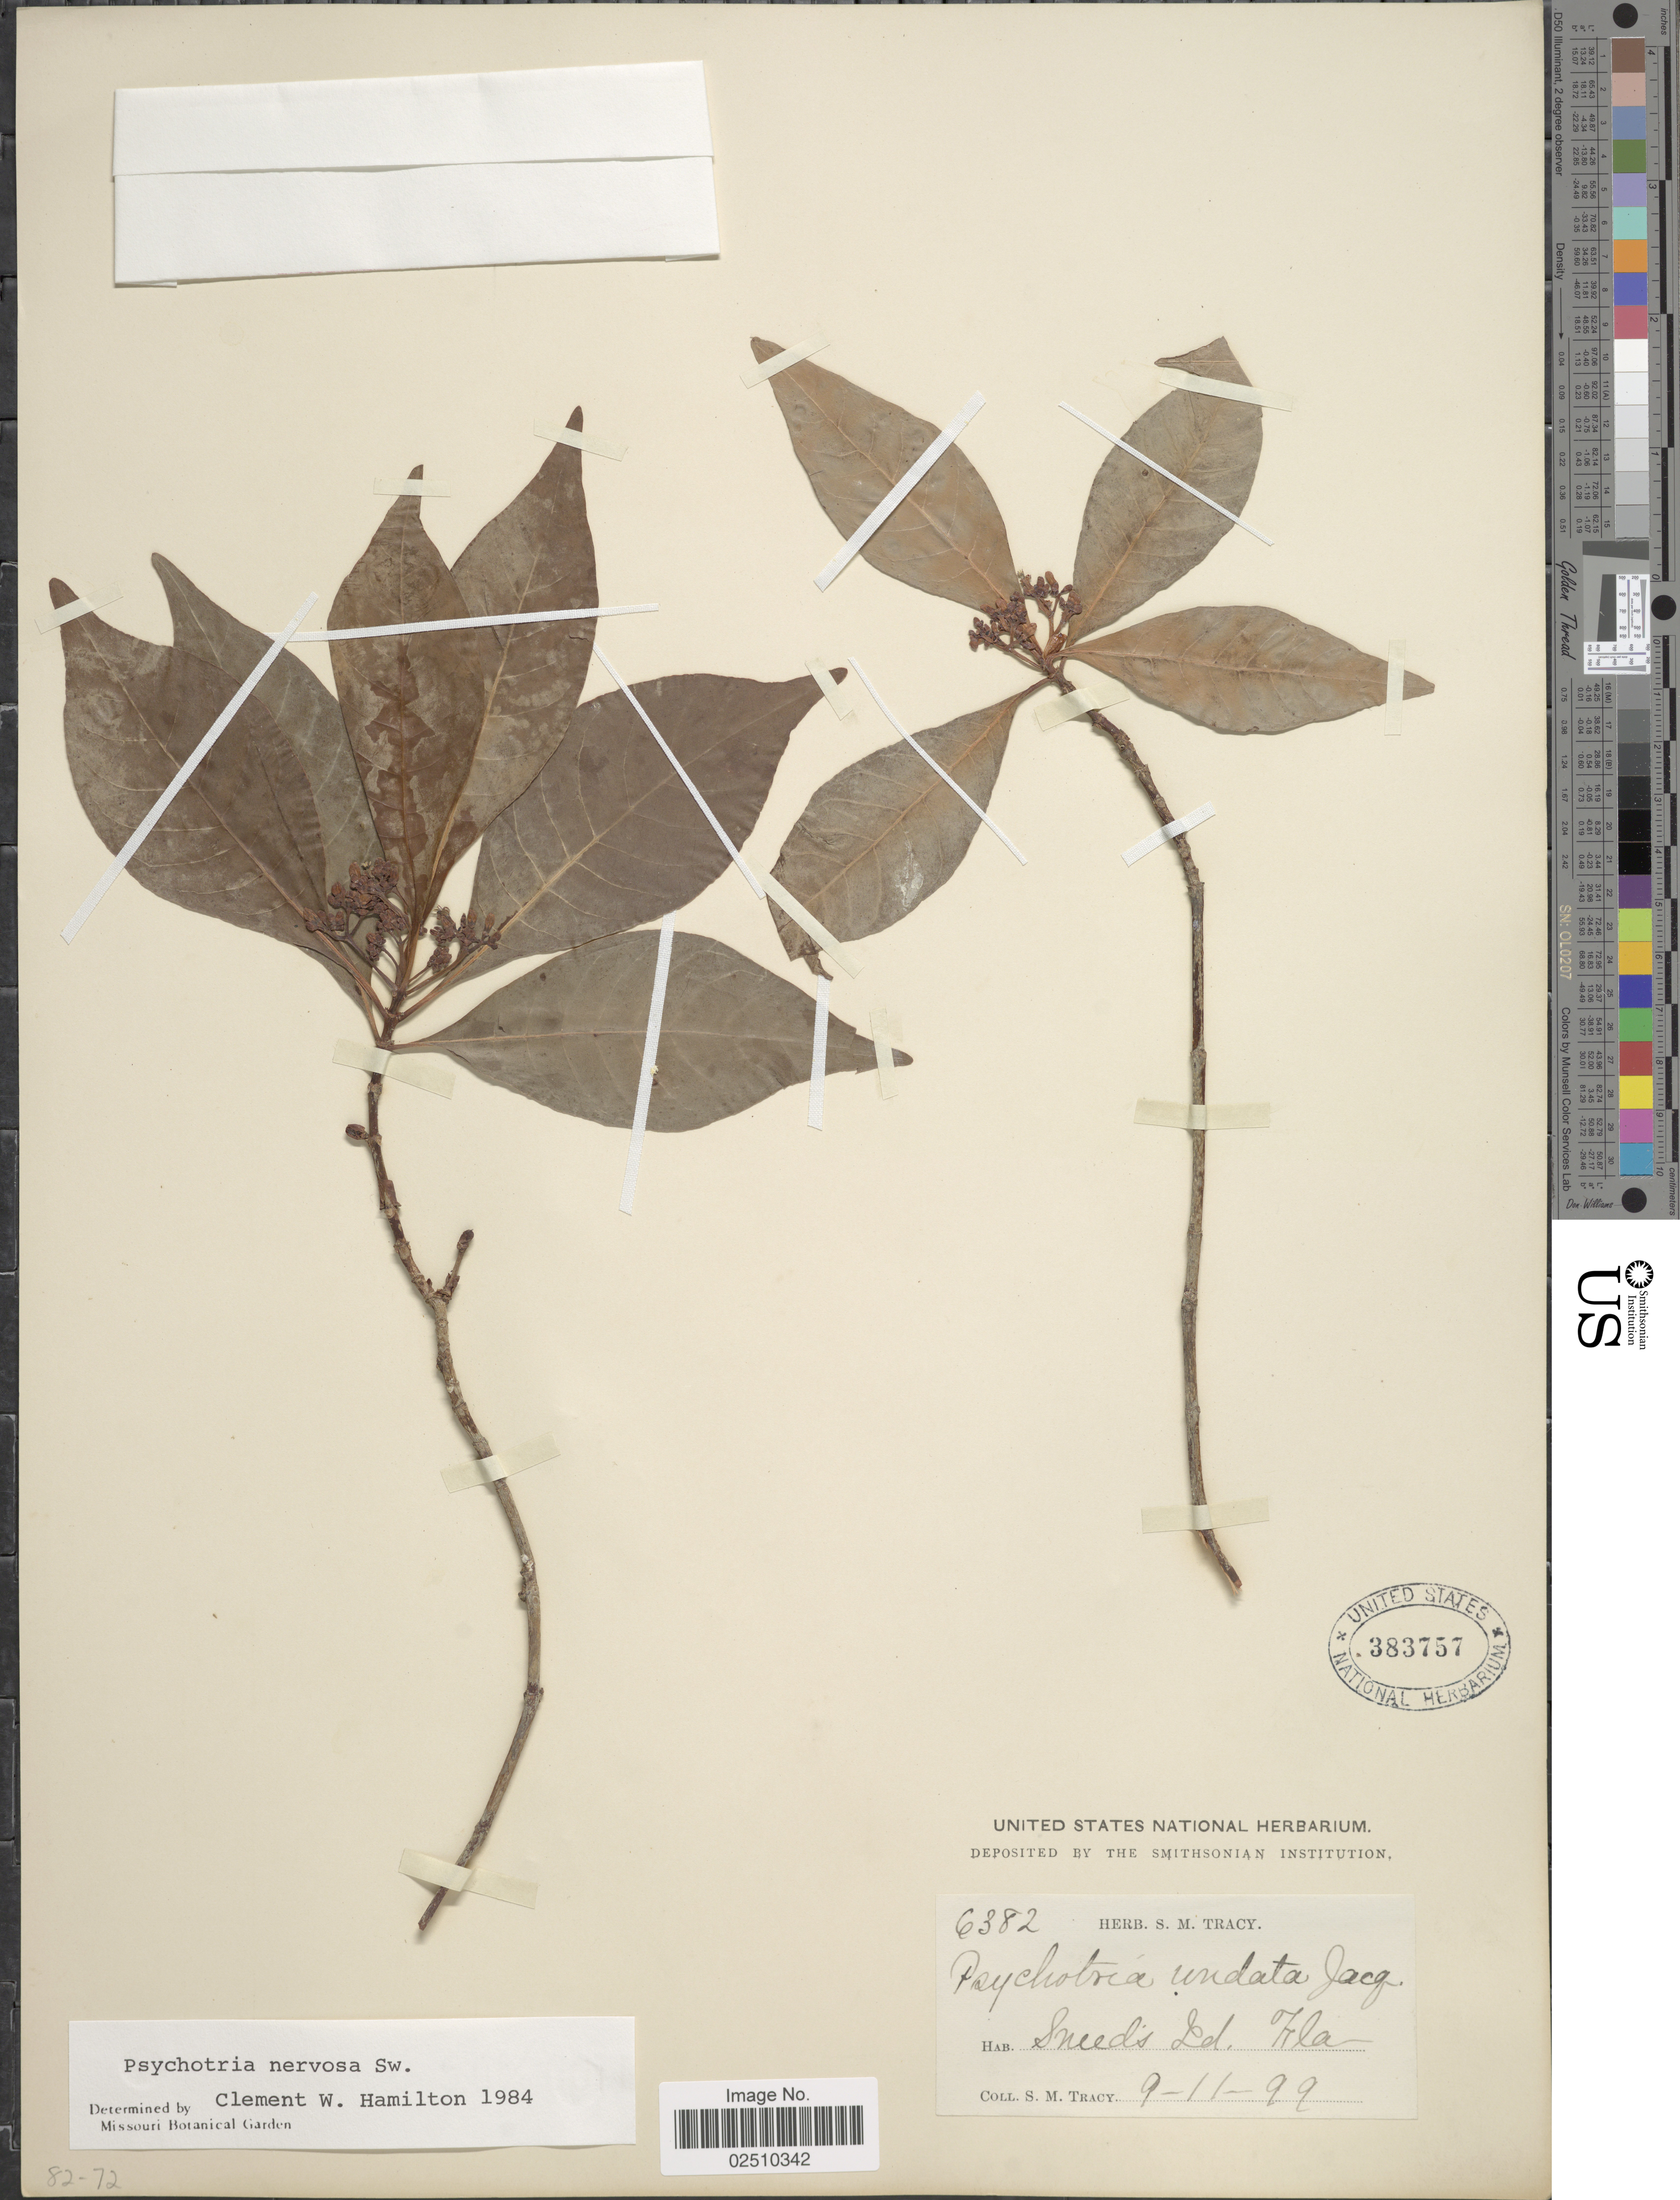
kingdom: Plantae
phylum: Tracheophyta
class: Magnoliopsida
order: Gentianales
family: Rubiaceae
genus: Psychotria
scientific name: Psychotria nervosa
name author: Sw.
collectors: S. M. Tracy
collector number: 6382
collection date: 1899-09-11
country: United States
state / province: Florida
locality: Sneed's Id.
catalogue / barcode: US 383757